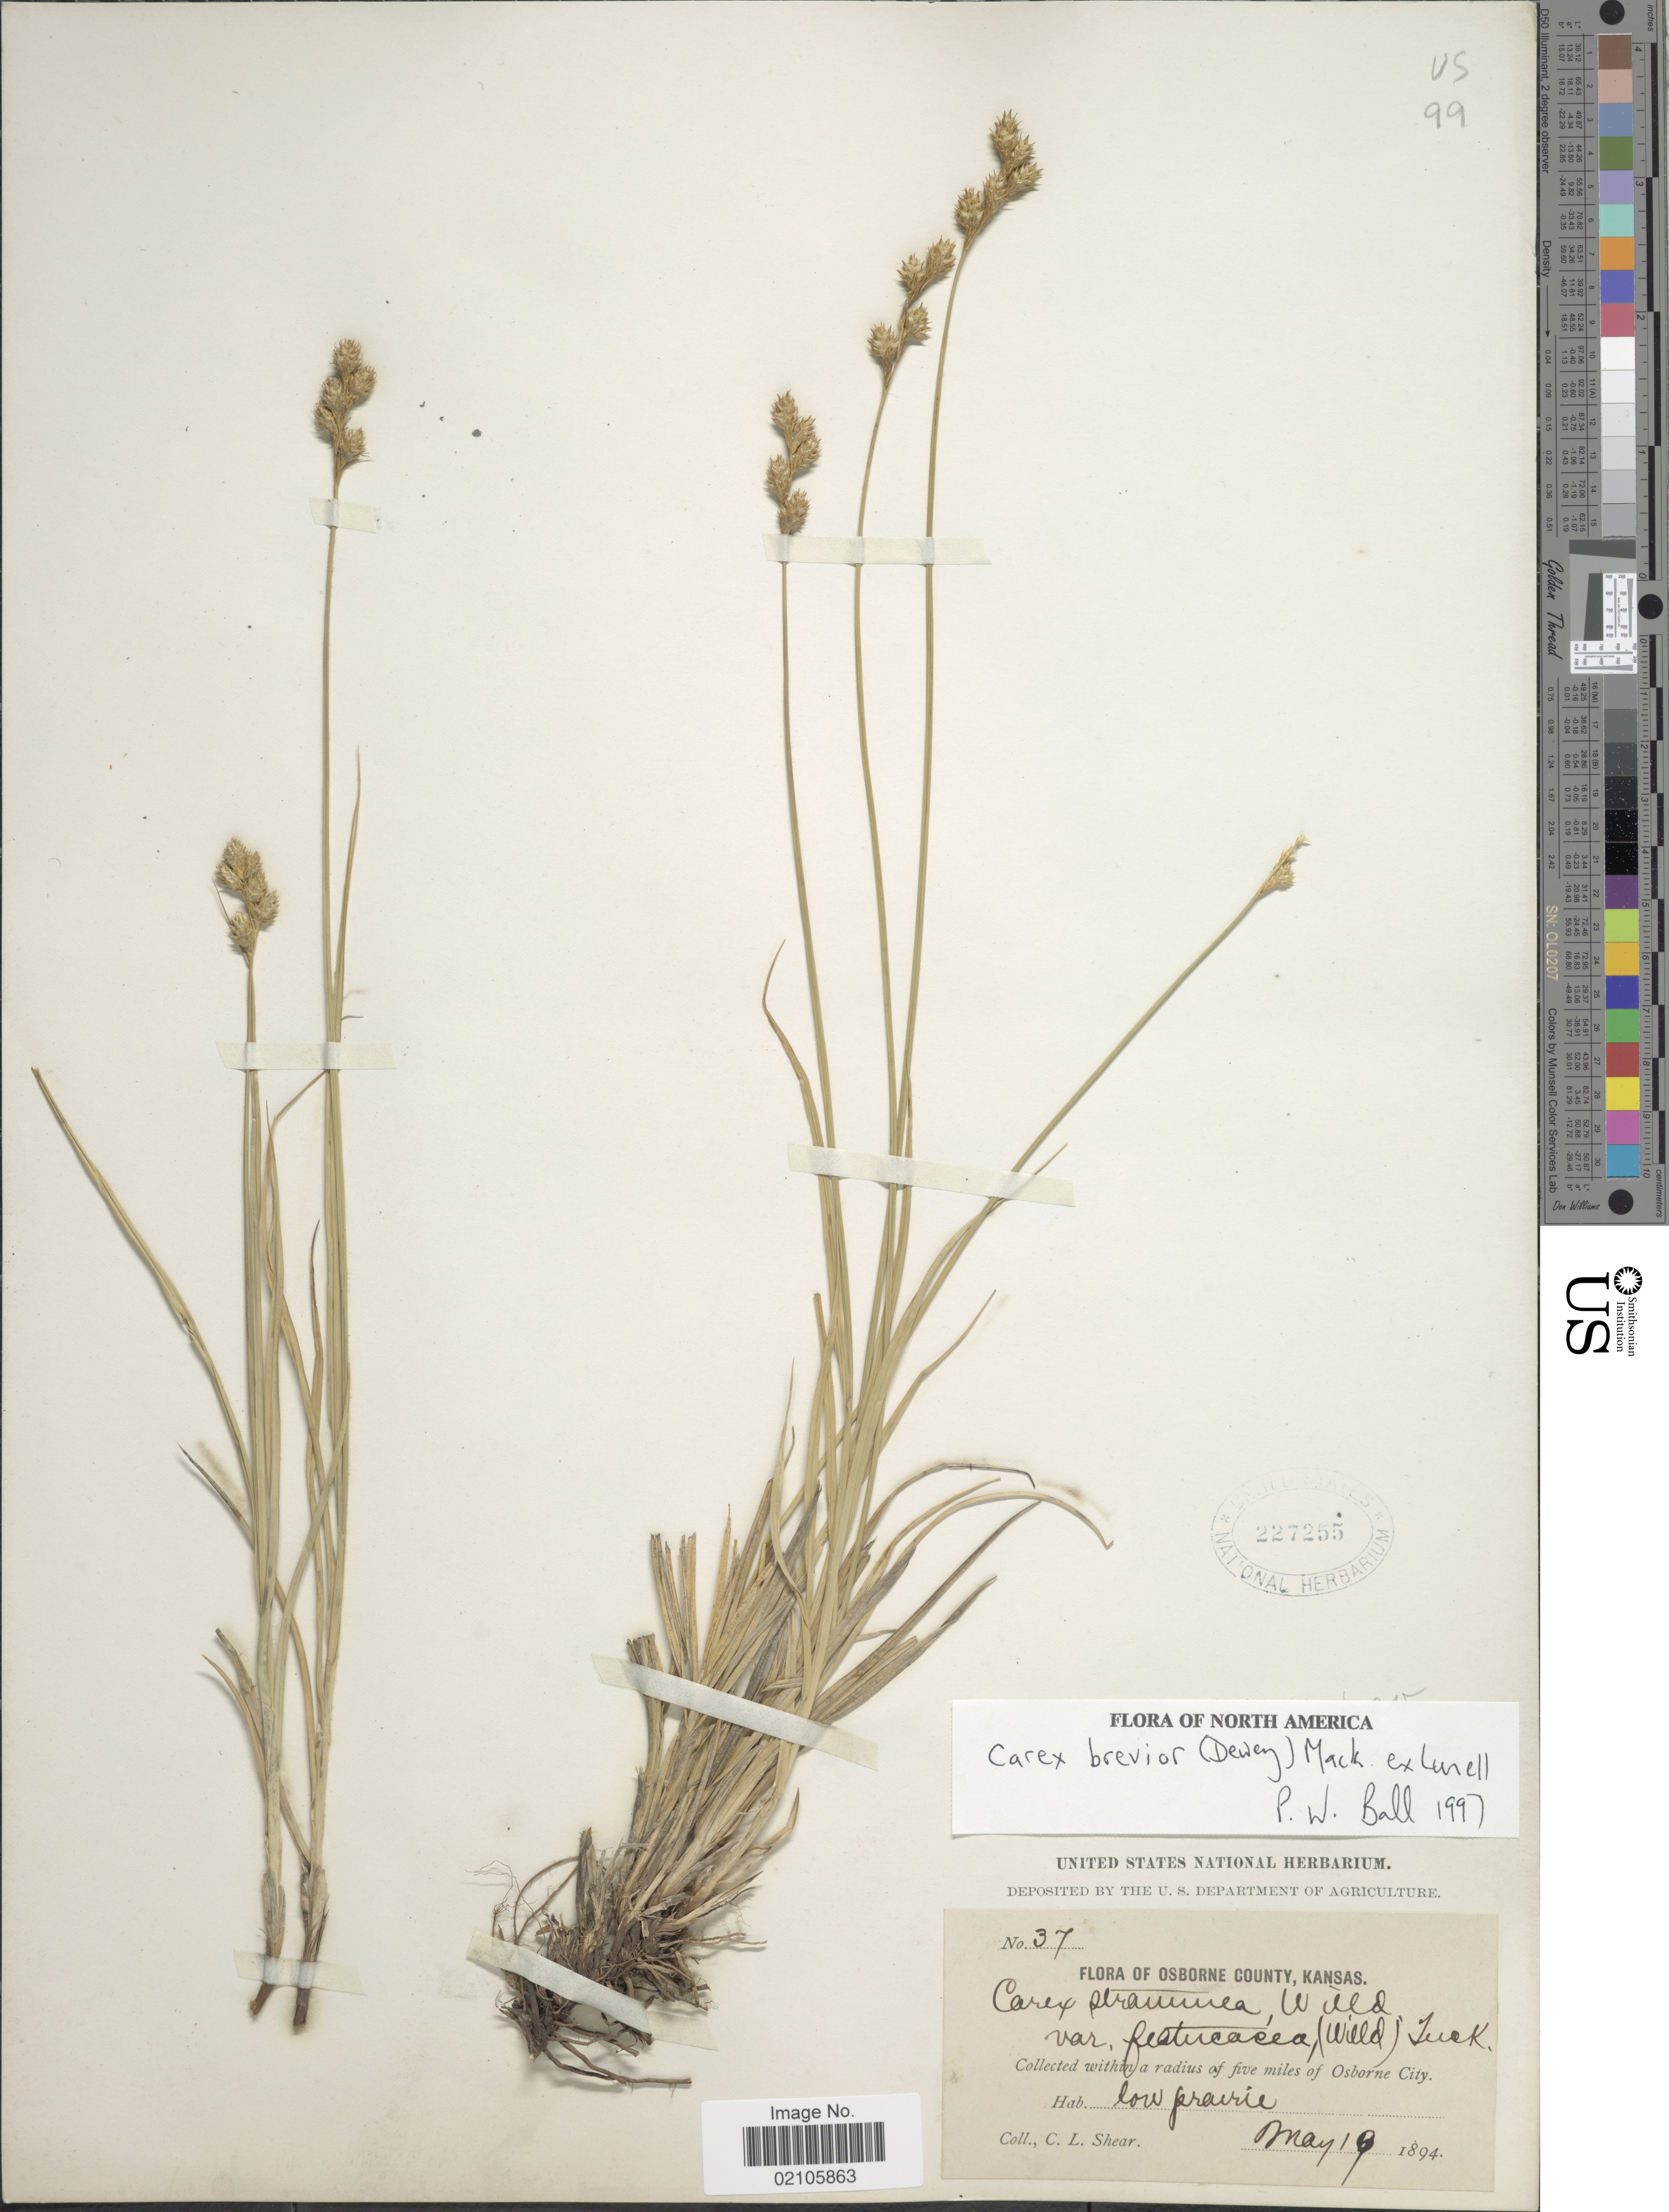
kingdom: Plantae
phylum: Tracheophyta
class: Liliopsida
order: Poales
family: Cyperaceae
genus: Carex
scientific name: Carex brevior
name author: (Dewey) Mack. ex Lunell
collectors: C. L. Shear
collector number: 37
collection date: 1894-05-19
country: United States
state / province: Kansas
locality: Osborne County, within a radius of five miles of Osborne City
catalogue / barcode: US 227255